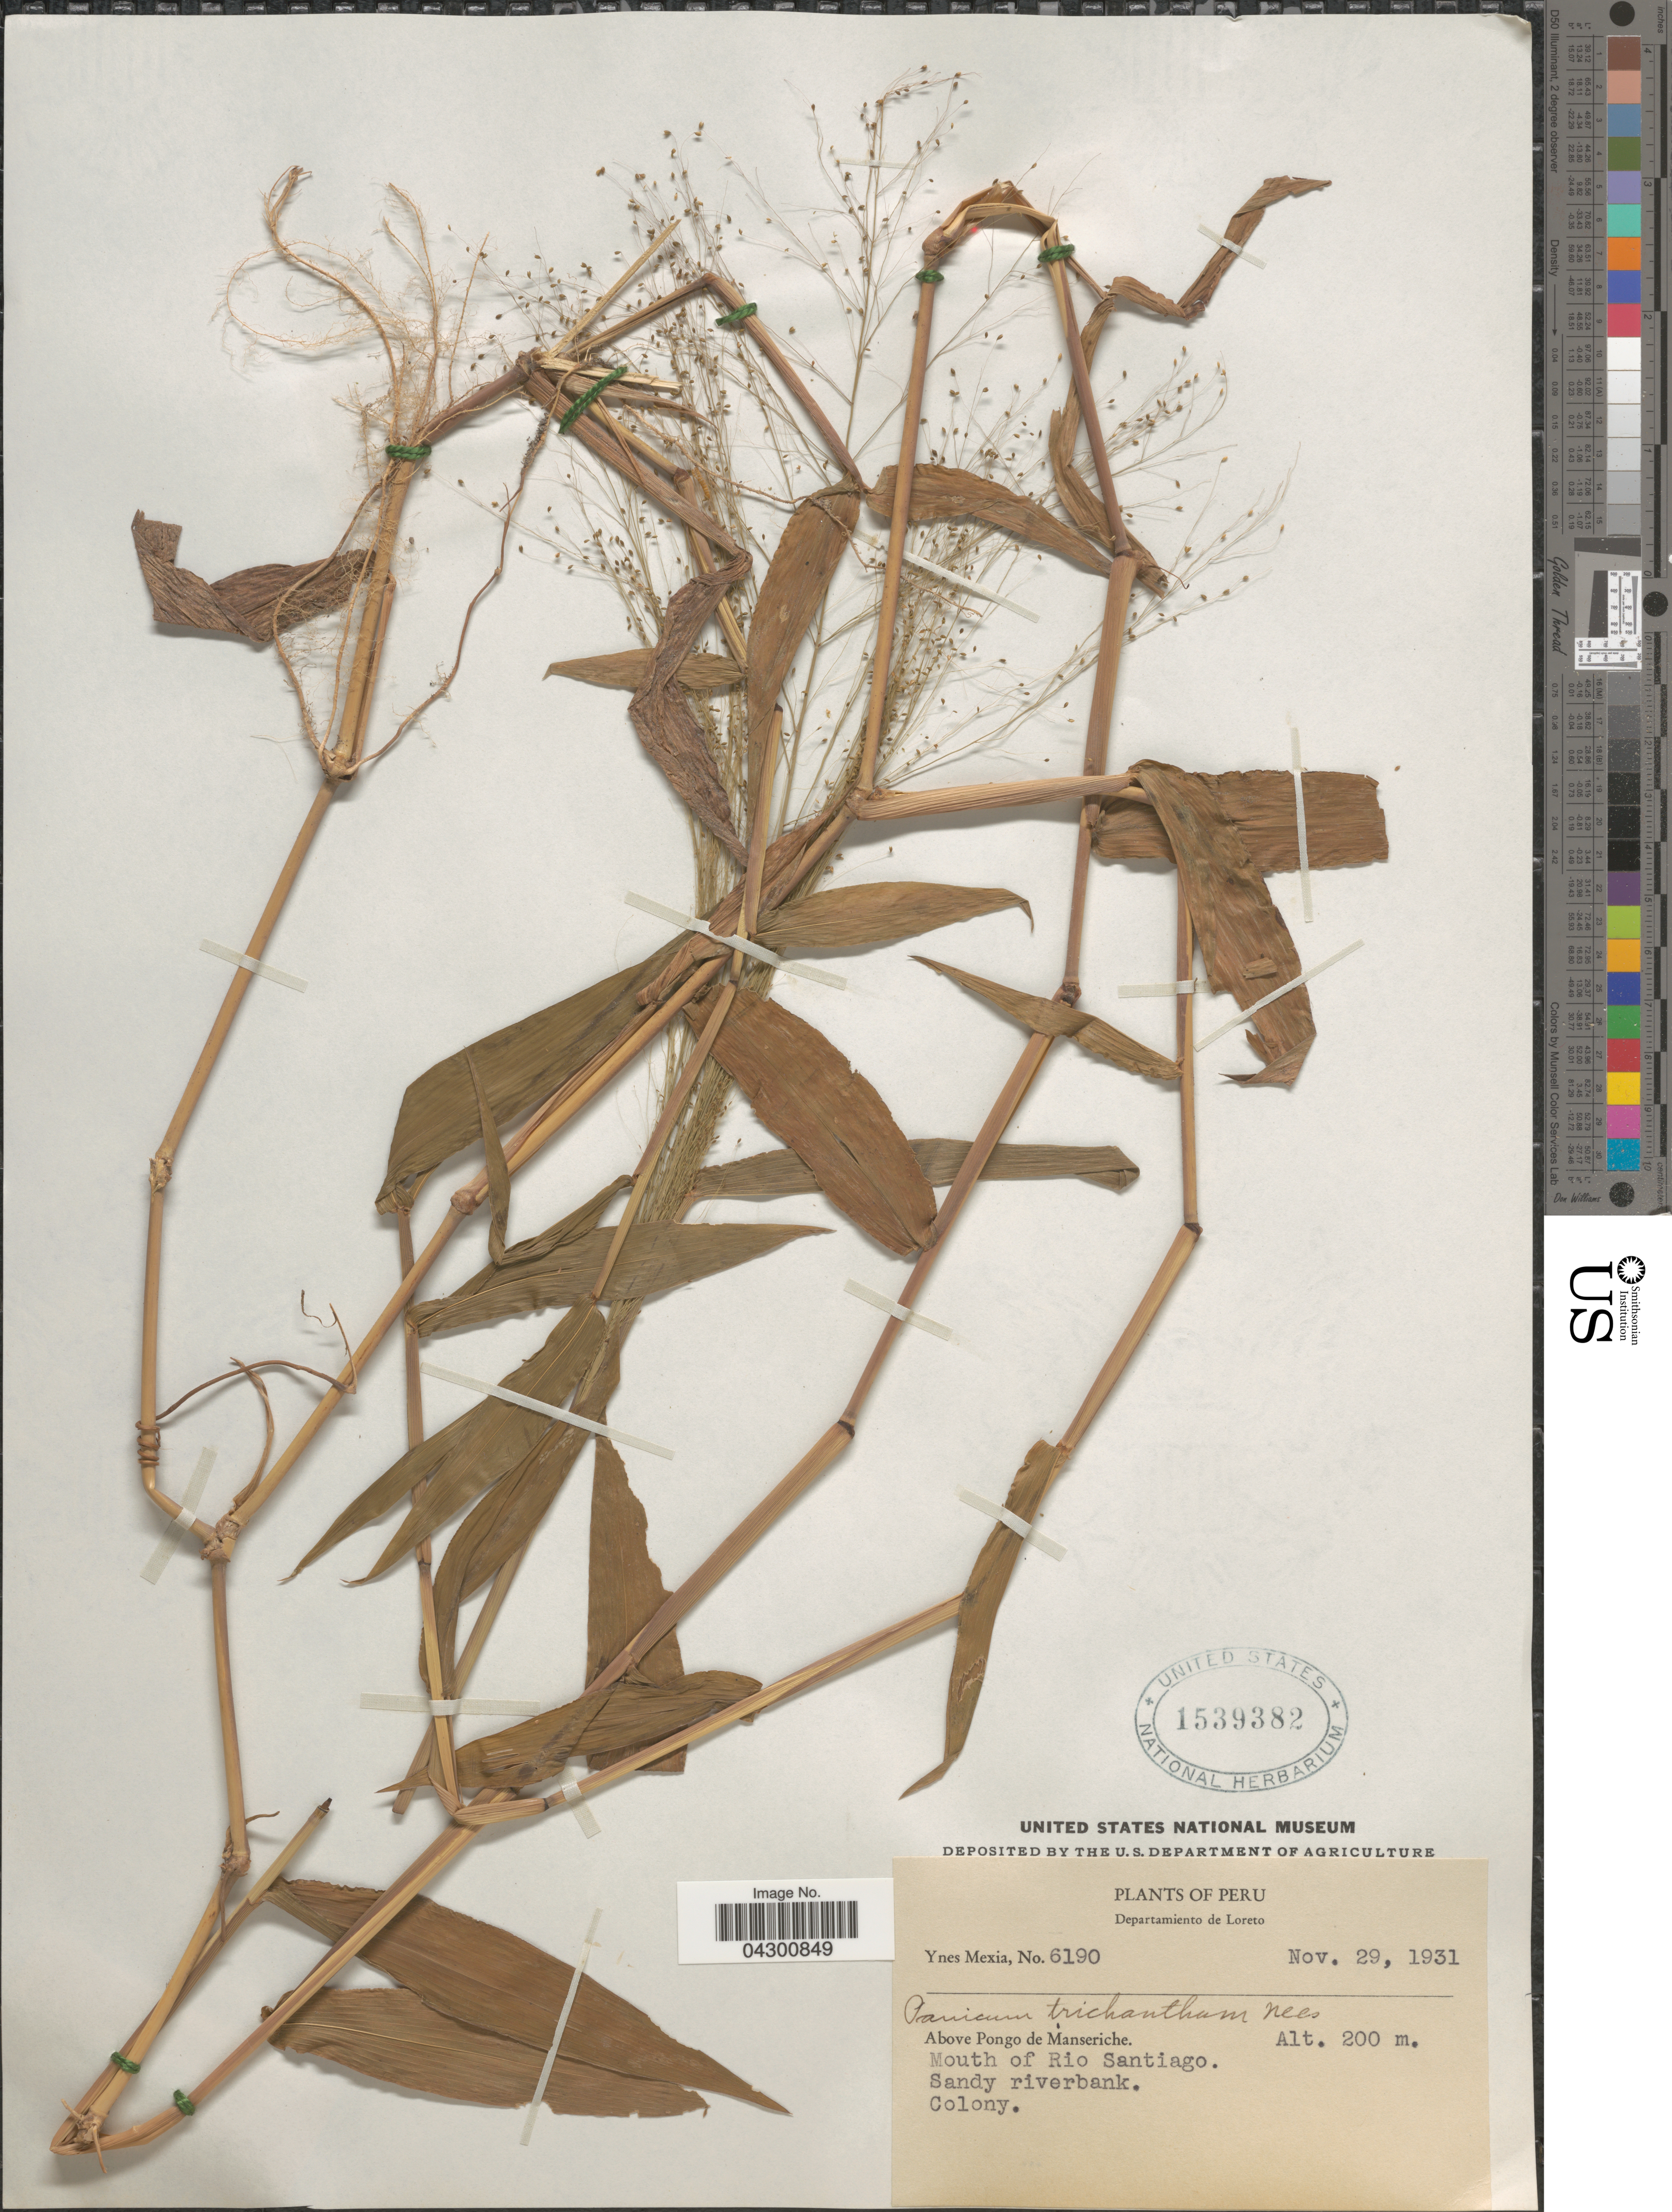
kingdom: Plantae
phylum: Tracheophyta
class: Liliopsida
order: Poales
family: Poaceae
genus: Panicum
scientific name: Panicum trichanthum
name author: Nees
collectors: Y. Mexia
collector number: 6190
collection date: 1931-11-29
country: Peru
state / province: Loreto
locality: Departamiento de Loreto. Above Pongo de Manseriche. Mouth of Rio Santiago. Sandy riverbank.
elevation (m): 200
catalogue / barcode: US 1539382